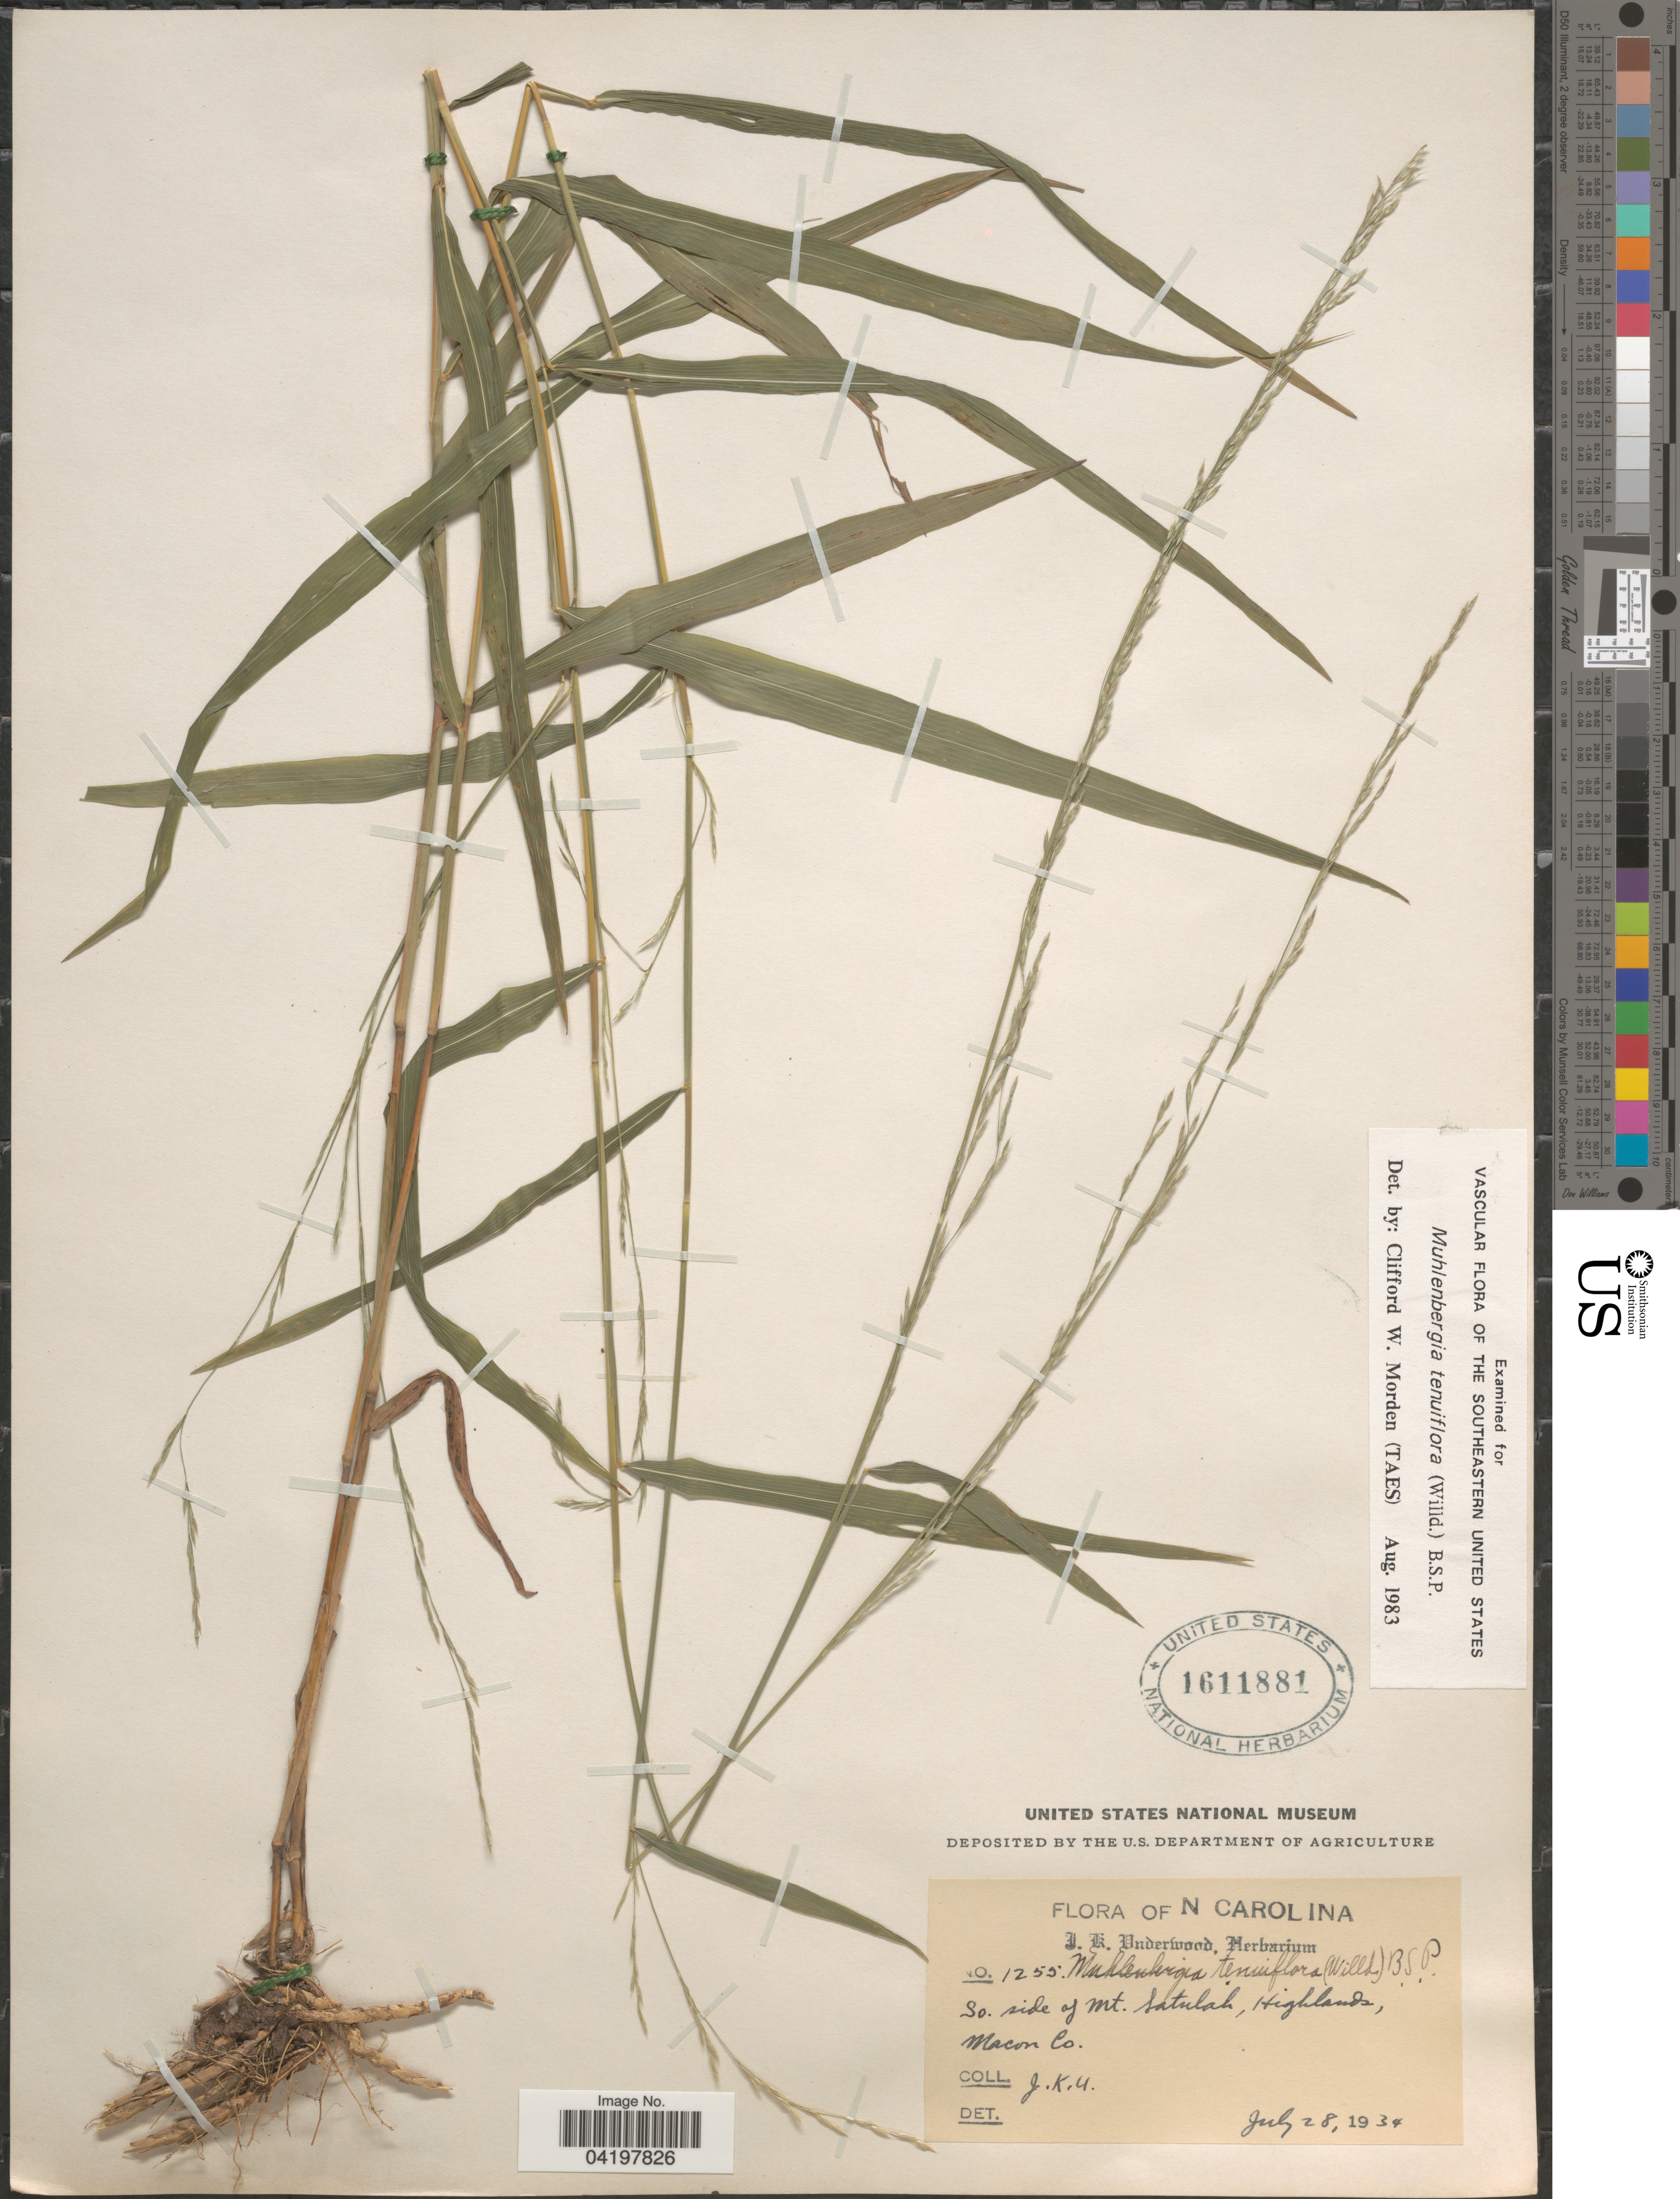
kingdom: Plantae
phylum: Tracheophyta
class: Liliopsida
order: Poales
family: Poaceae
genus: Muhlenbergia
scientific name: Muhlenbergia tenuiflora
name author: (Willd.) Britton, Stearns & Poggenb.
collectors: J. K. Underwood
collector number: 1255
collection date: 1934-07-28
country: United States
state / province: North Carolina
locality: So. side of Mt. Satulah, Highlands, Macon Co.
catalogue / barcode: US 1611881